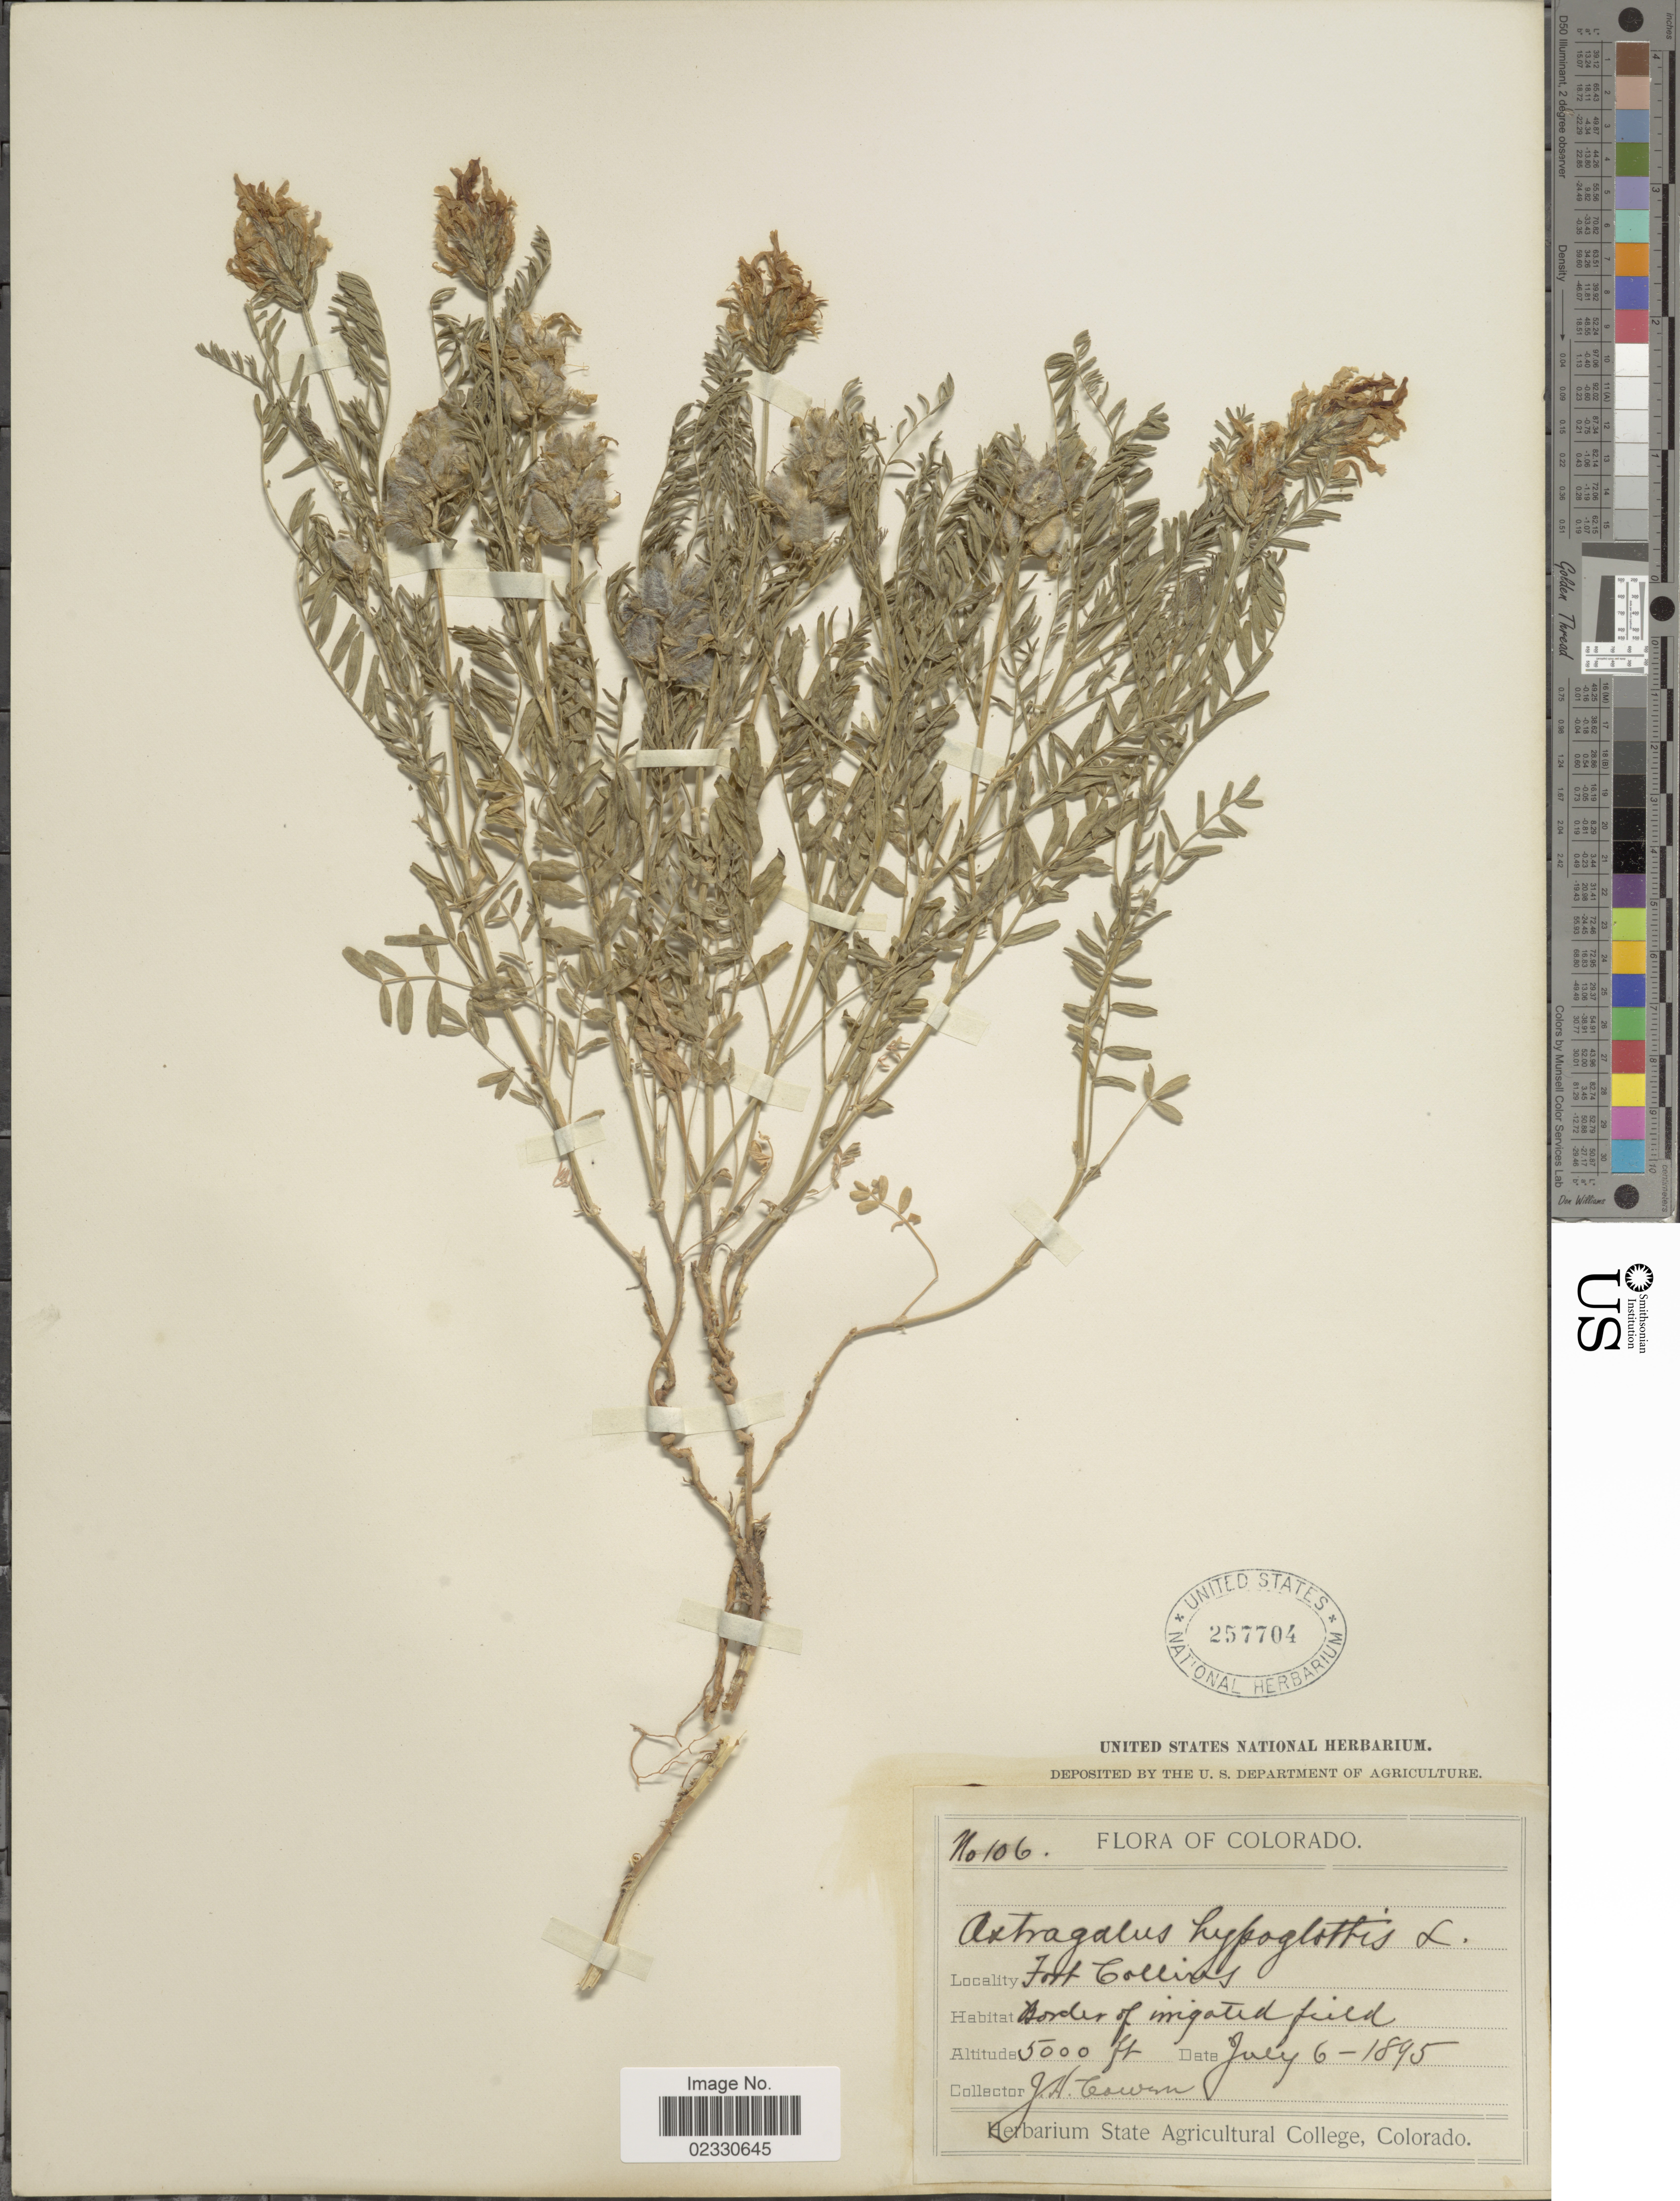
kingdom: Plantae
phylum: Tracheophyta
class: Magnoliopsida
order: Fabales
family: Fabaceae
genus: Astragalus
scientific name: Astragalus dasyglottis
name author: DC.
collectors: J. H. Cowan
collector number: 106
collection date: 1895-07-06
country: United States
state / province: Colorado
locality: Fort Collins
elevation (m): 1524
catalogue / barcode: US 257704